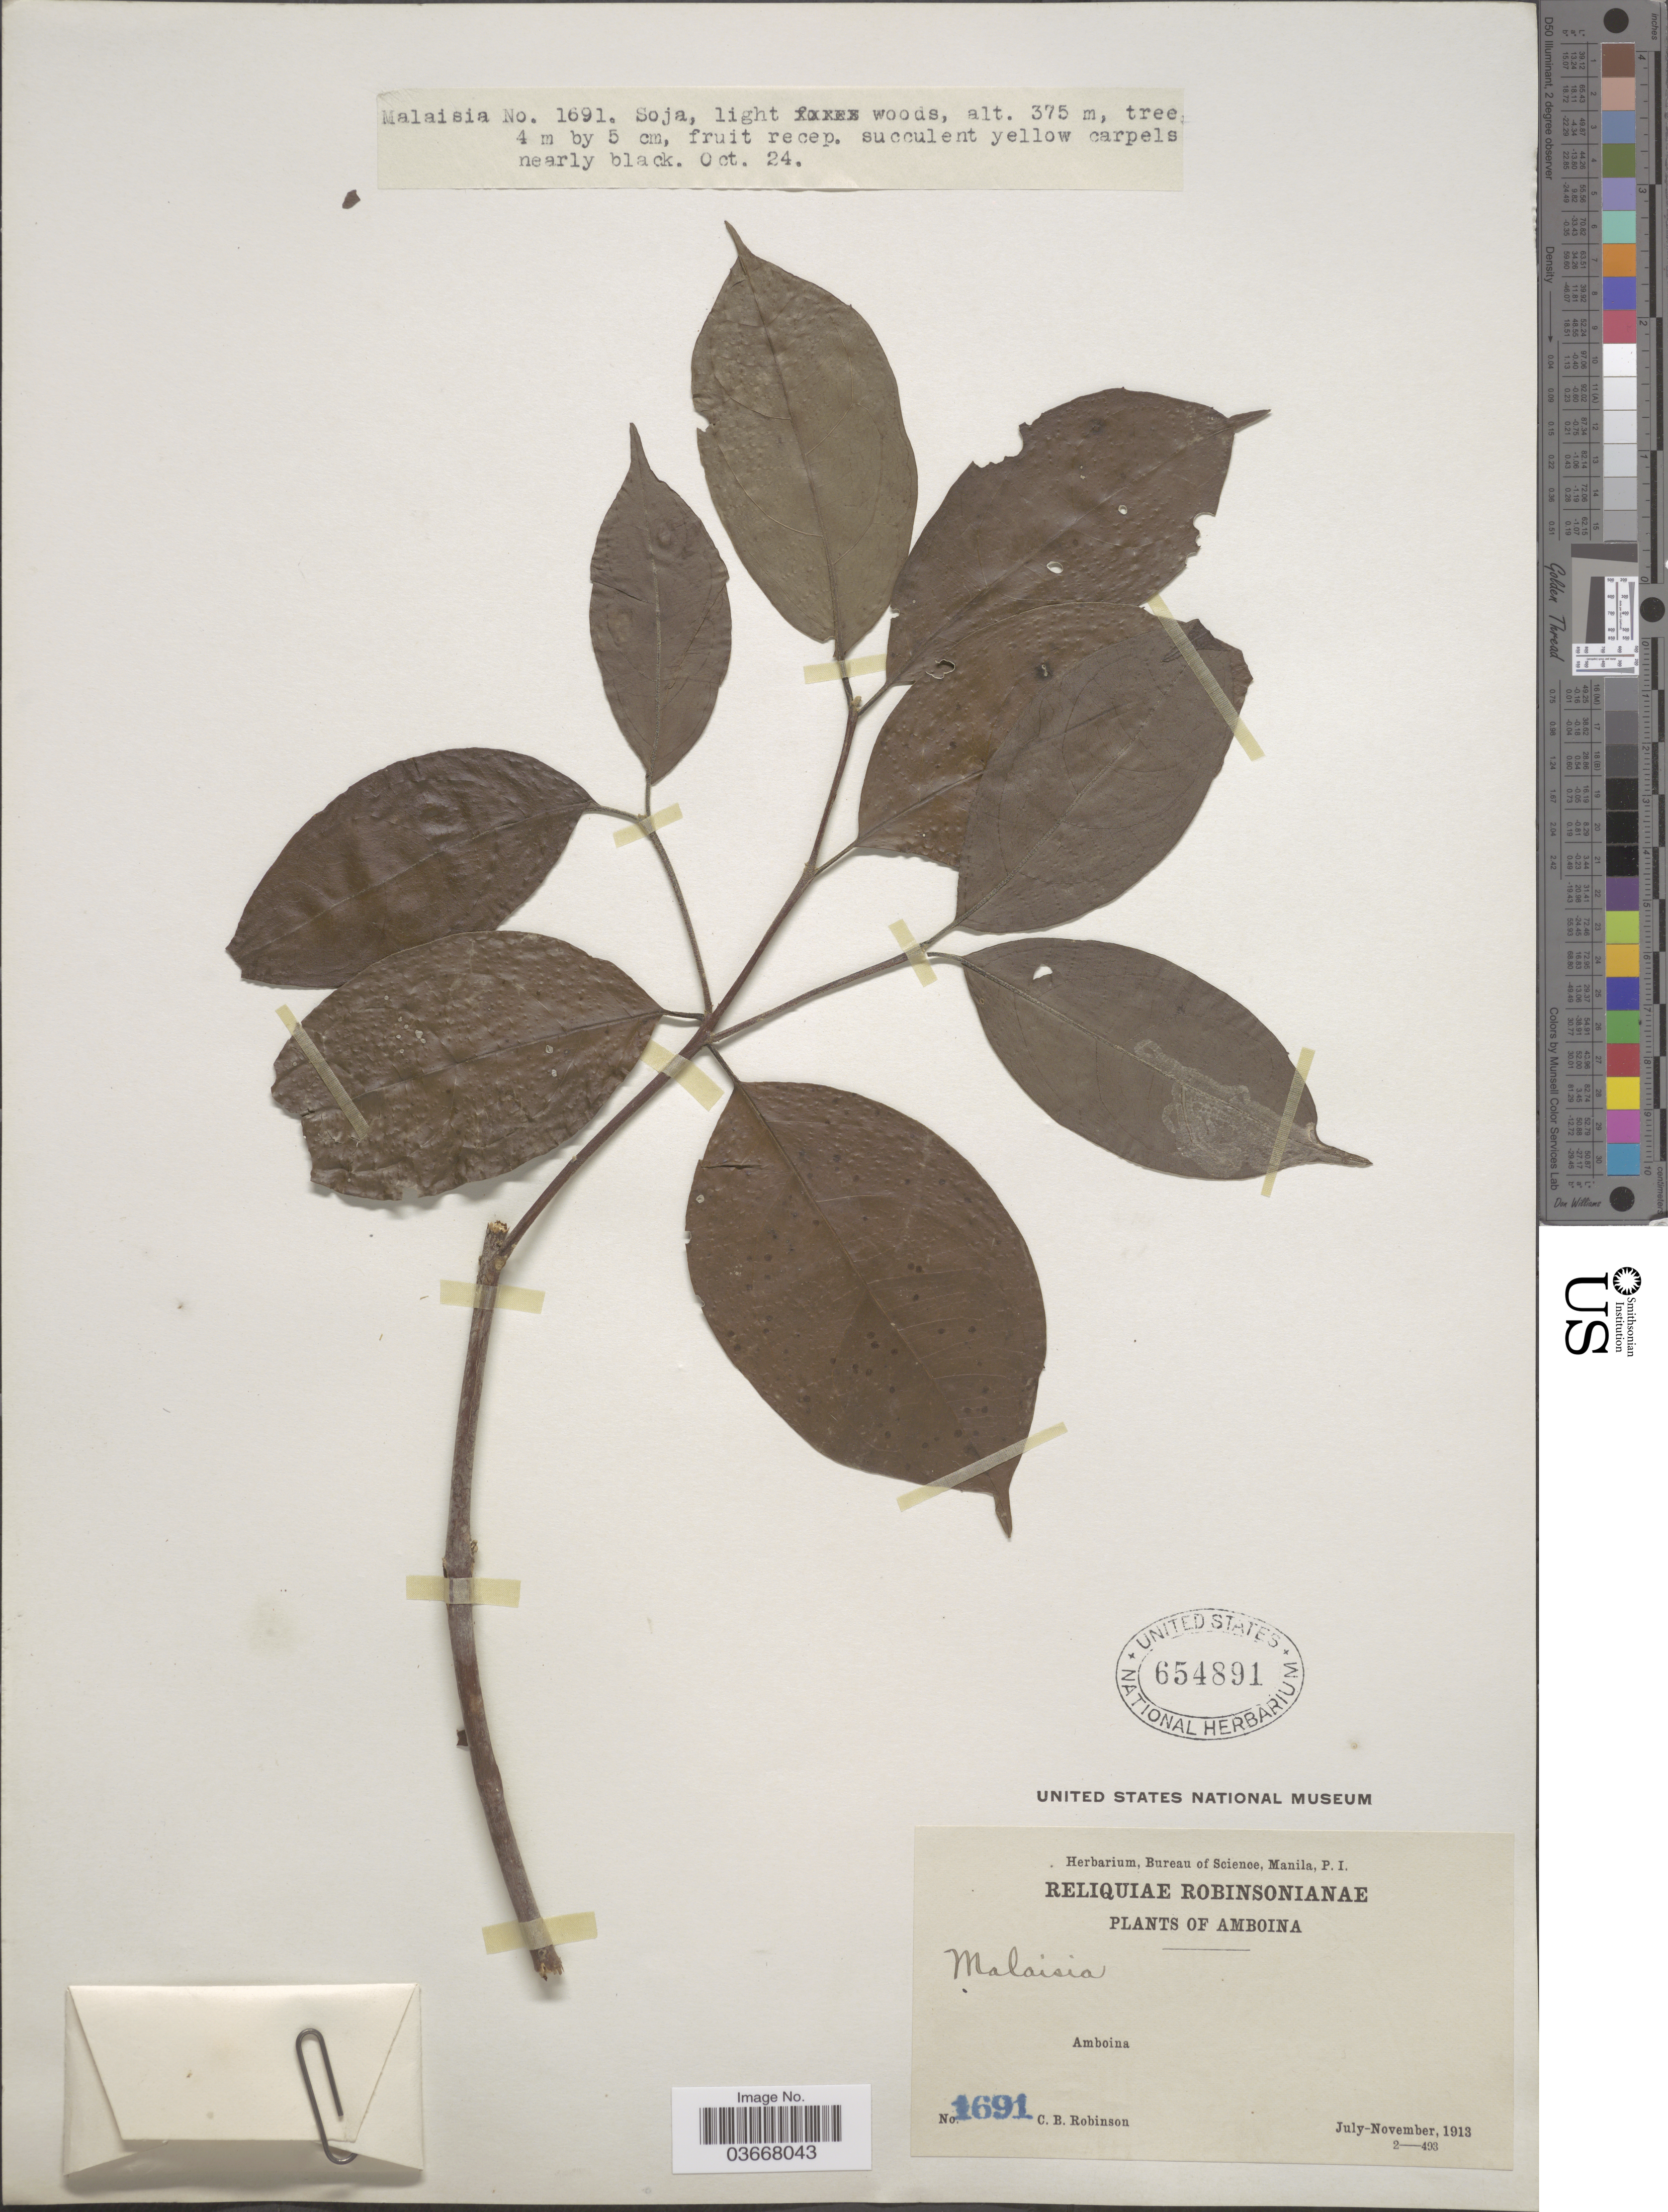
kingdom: Plantae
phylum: Tracheophyta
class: Magnoliopsida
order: Rosales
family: Moraceae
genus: Malaisia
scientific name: Malaisia scandens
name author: (Lour.) Planch.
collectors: C. Robinson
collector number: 1691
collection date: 1913-07/1913-11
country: Indonesia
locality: Amboina.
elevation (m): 375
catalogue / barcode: US 654891